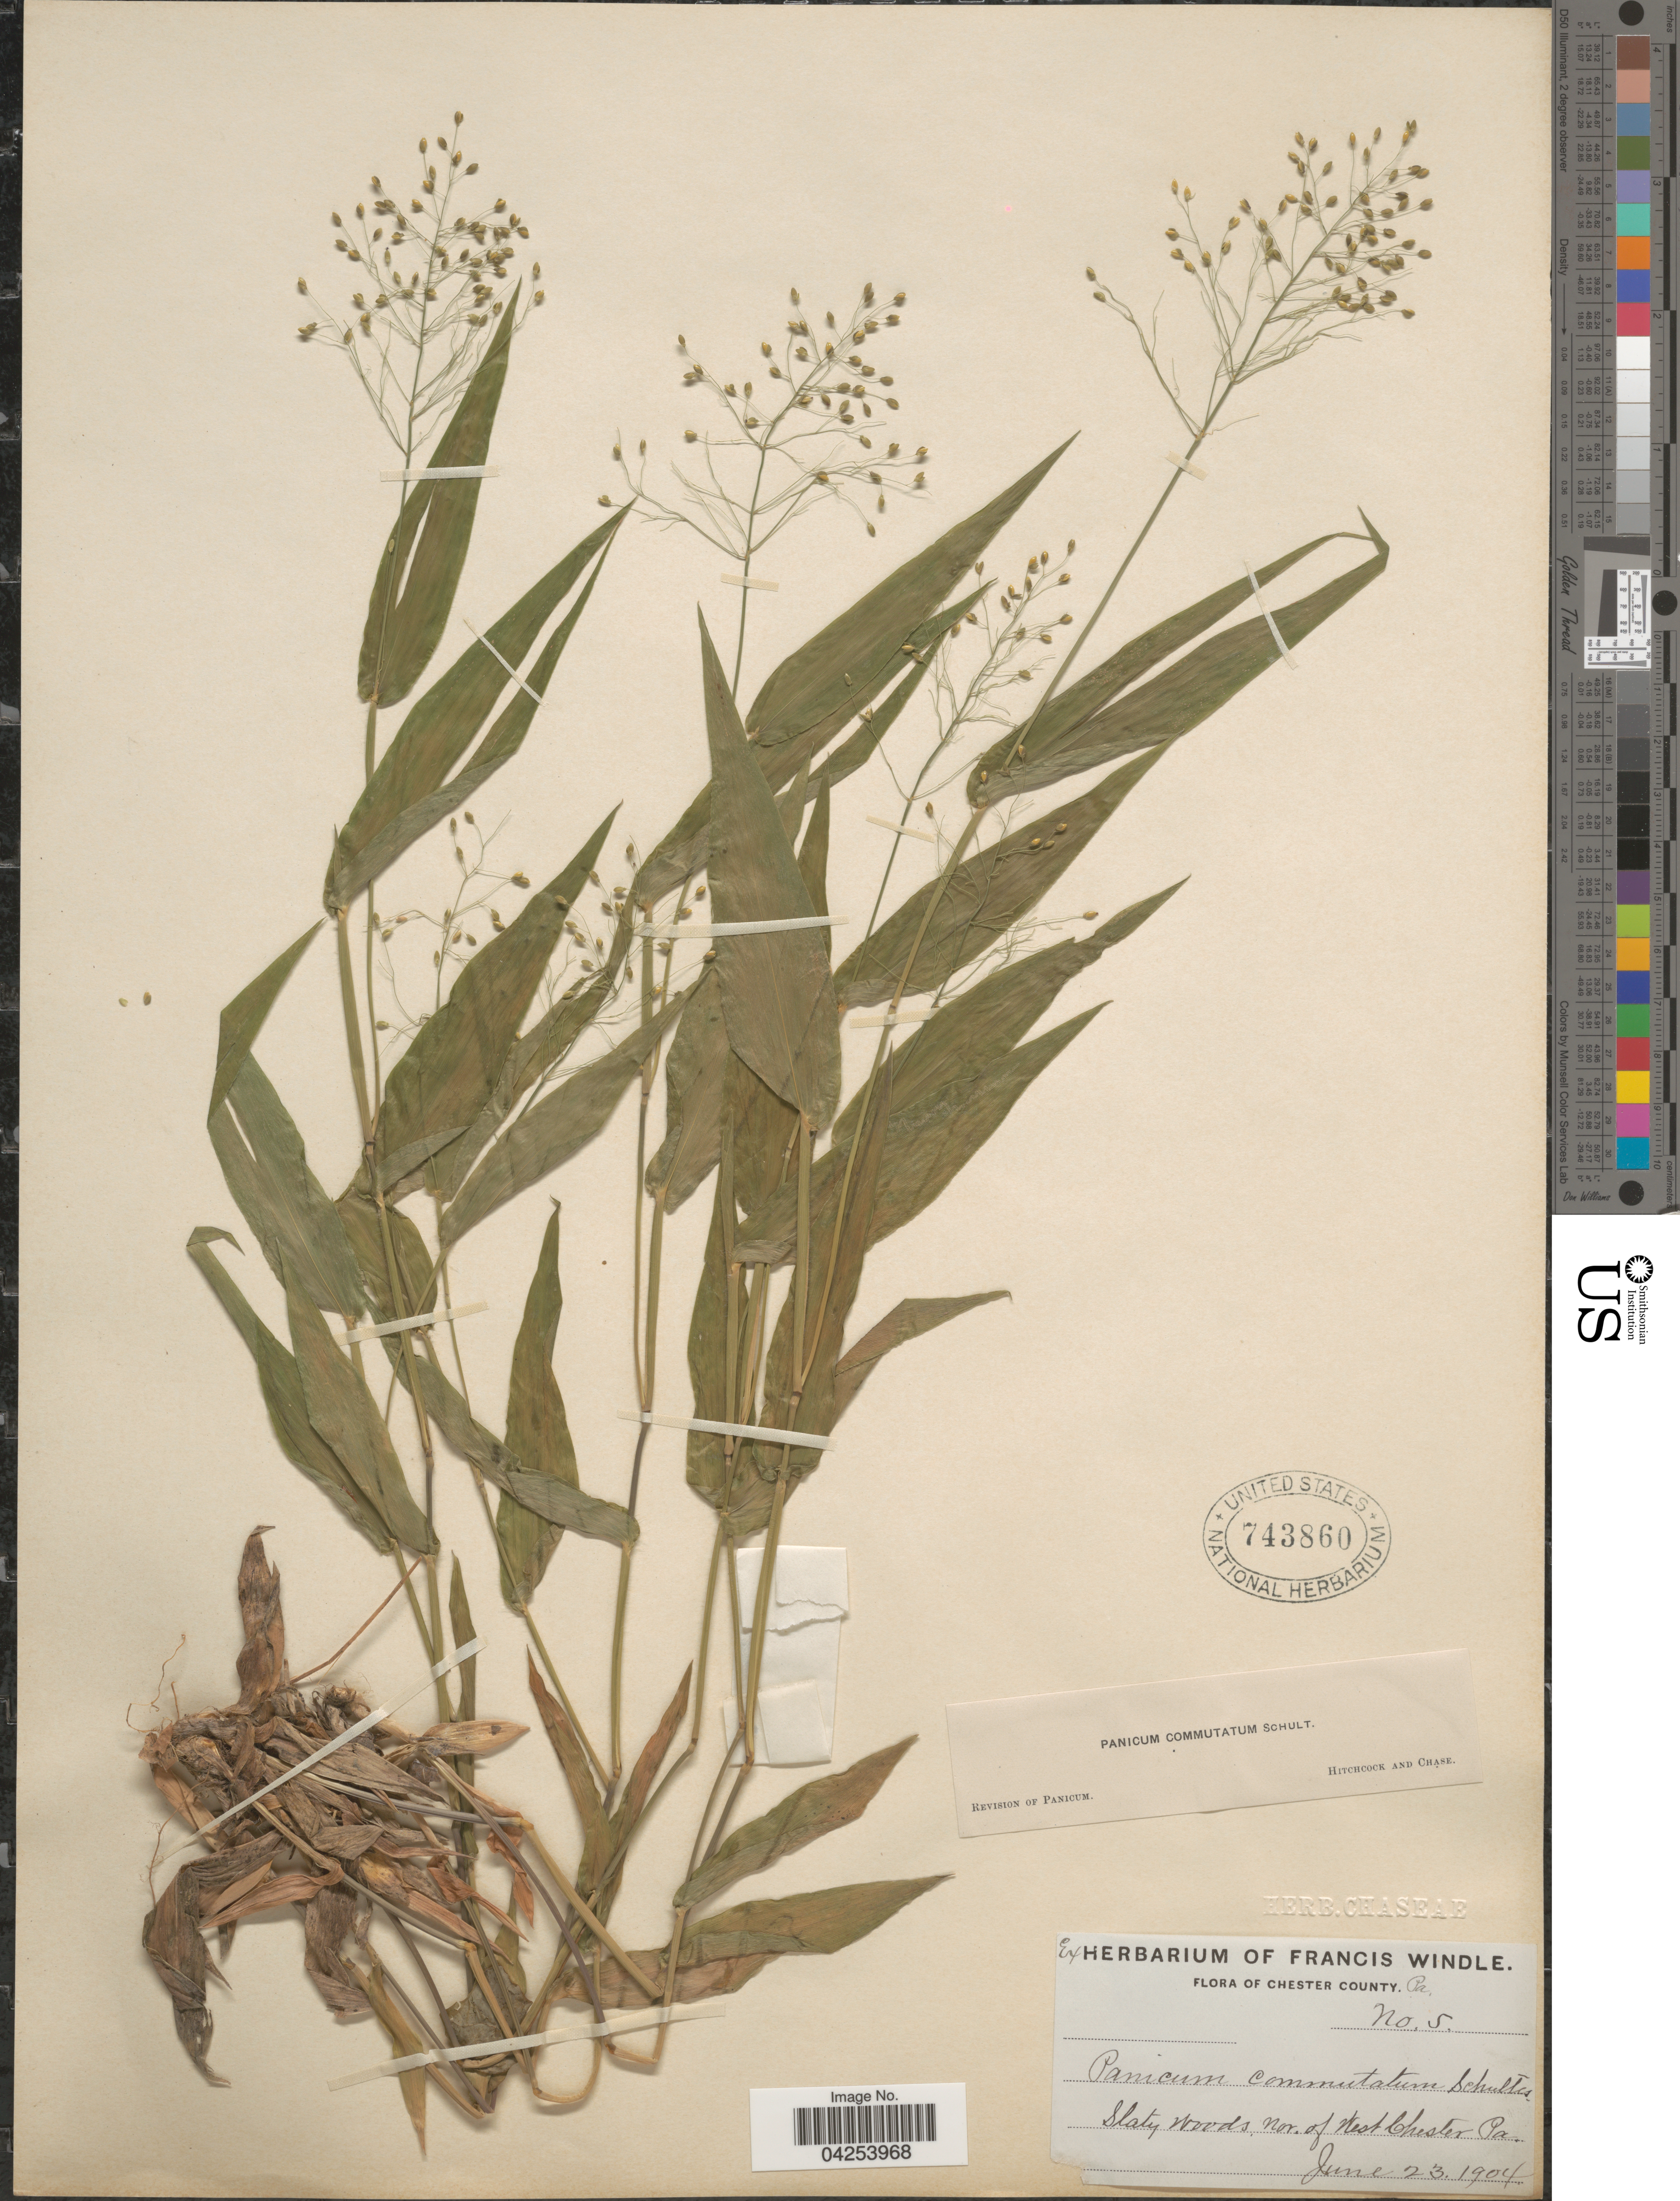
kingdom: Plantae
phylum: Tracheophyta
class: Liliopsida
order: Poales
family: Poaceae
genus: Dichanthelium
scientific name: Dichanthelium commutatum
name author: (Schult.) Gould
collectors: ex herb. F. Windle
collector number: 5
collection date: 1904-06-23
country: United States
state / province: Pennsylvania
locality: Chester County. Slaty Woods, Nor. of West Chester Co.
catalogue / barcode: US 743860